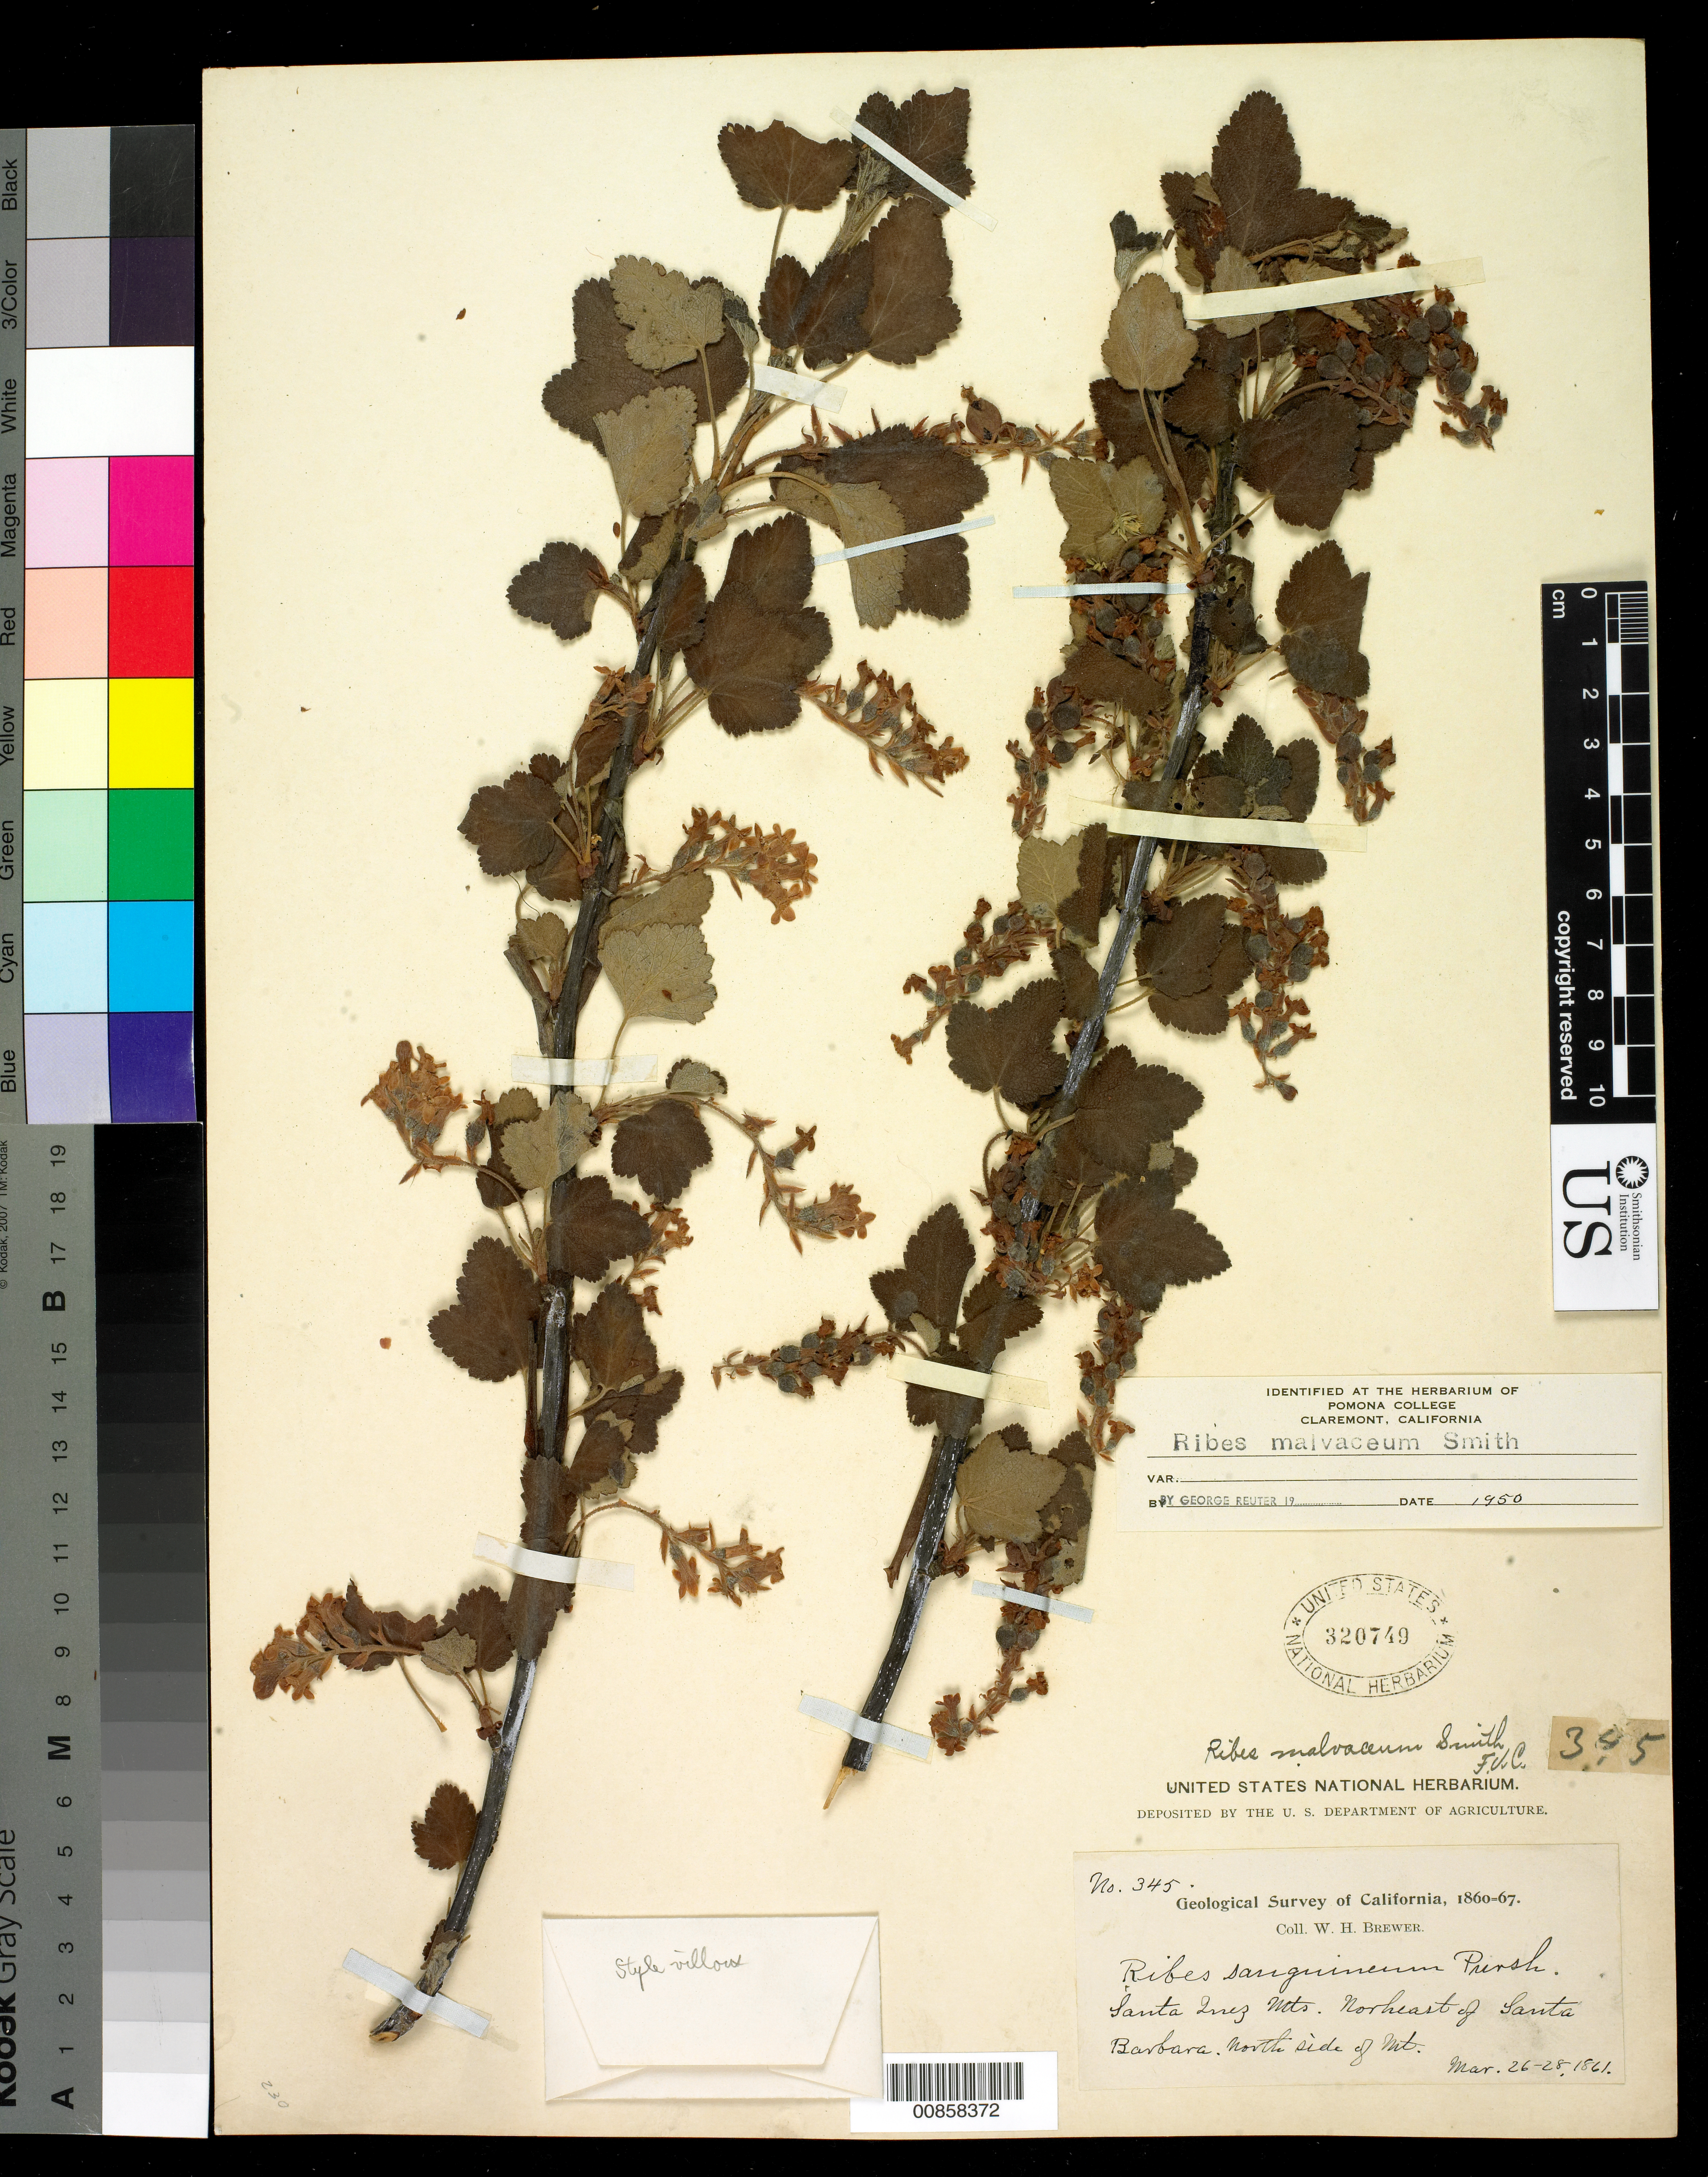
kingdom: Plantae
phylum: Tracheophyta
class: Magnoliopsida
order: Saxifragales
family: Grossulariaceae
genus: Ribes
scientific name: Ribes malvaceum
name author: Sm.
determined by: Reuter, --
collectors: W. H. Brewer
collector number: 345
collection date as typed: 26 Mar 1861 to 28 Mar 1861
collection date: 1861-03-26/1861-03-28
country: United States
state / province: California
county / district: Santa Barbara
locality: Santa Ynez Mountains, northeast of Santa Barbara. North side of mt.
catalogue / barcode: US 320749